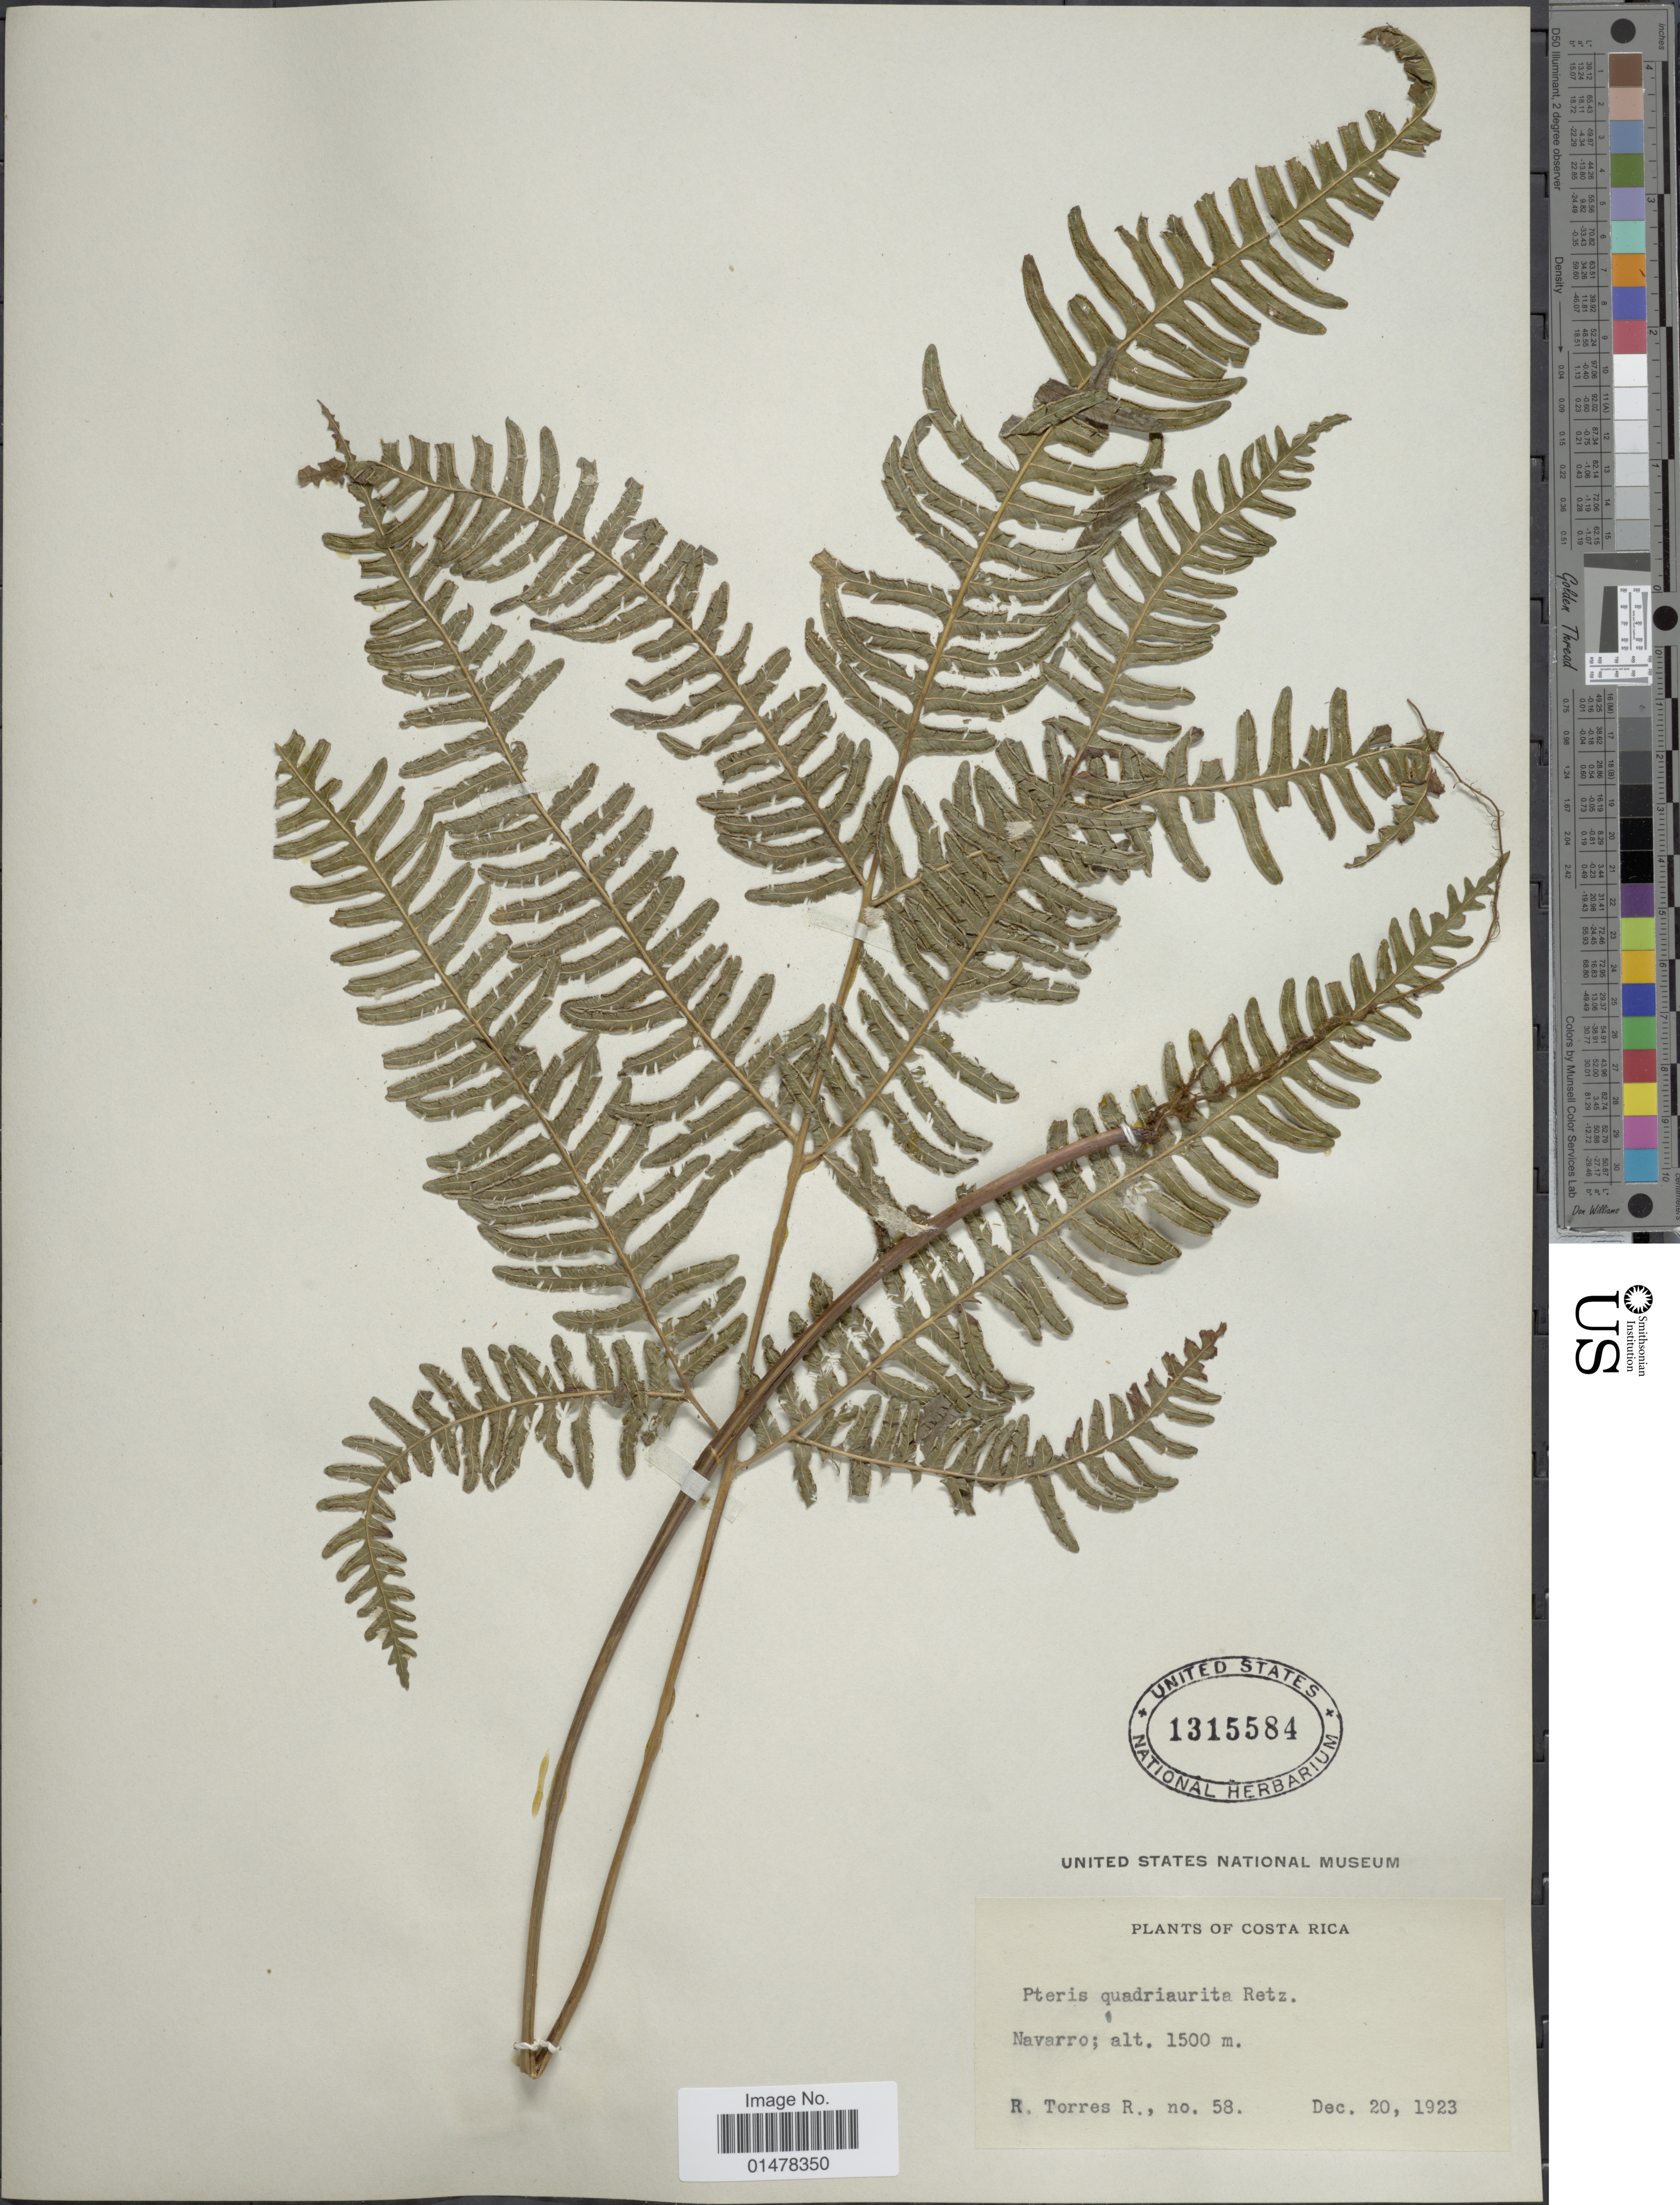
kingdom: Plantae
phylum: Tracheophyta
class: Polypodiopsida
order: Polypodiales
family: Pteridaceae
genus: Pteris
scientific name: Pteris quadriaurita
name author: Retz.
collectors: R. Torres R.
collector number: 58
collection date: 1923-12-20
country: Costa Rica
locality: Navarro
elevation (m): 1500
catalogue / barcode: US 1315584